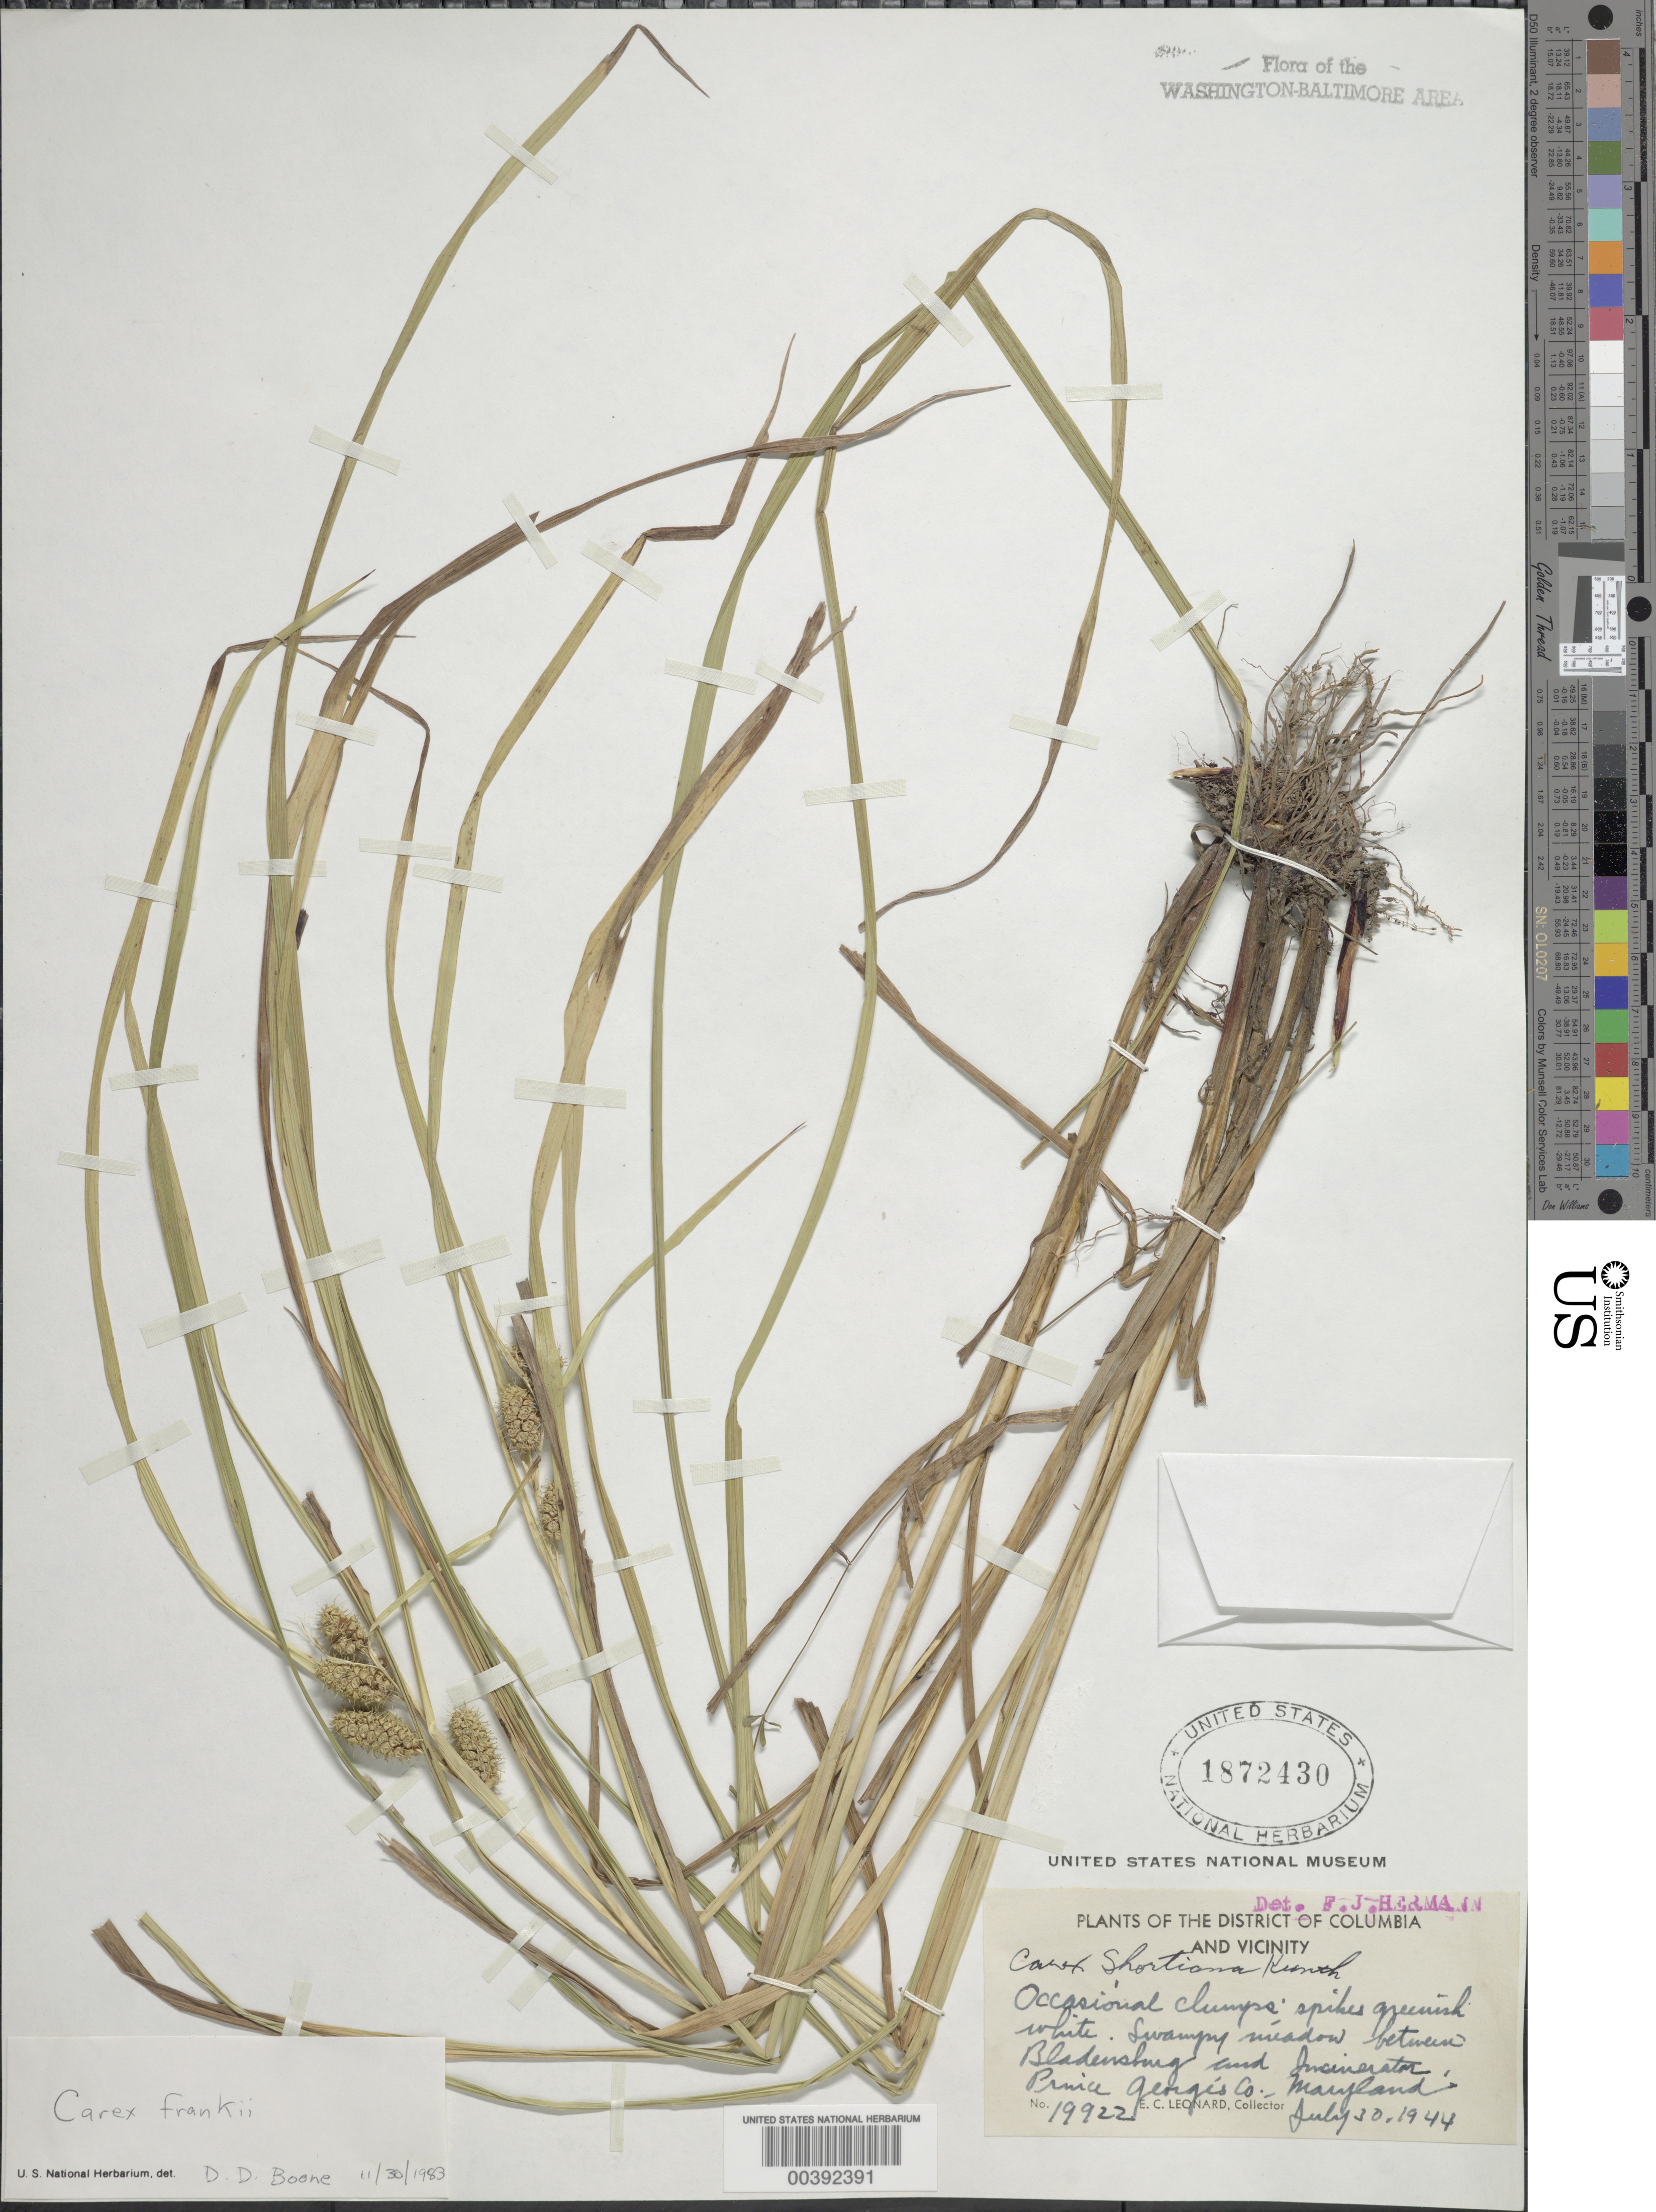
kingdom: Plantae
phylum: Tracheophyta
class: Liliopsida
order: Poales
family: Cyperaceae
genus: Carex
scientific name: Carex frankii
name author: Kunth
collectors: E. C. Leonard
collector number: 19922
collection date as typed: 30 Jul 1944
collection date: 1944-07-30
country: United States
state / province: Maryland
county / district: Prince George's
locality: Beween Bladensburg and Incinerator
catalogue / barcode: US 1872430